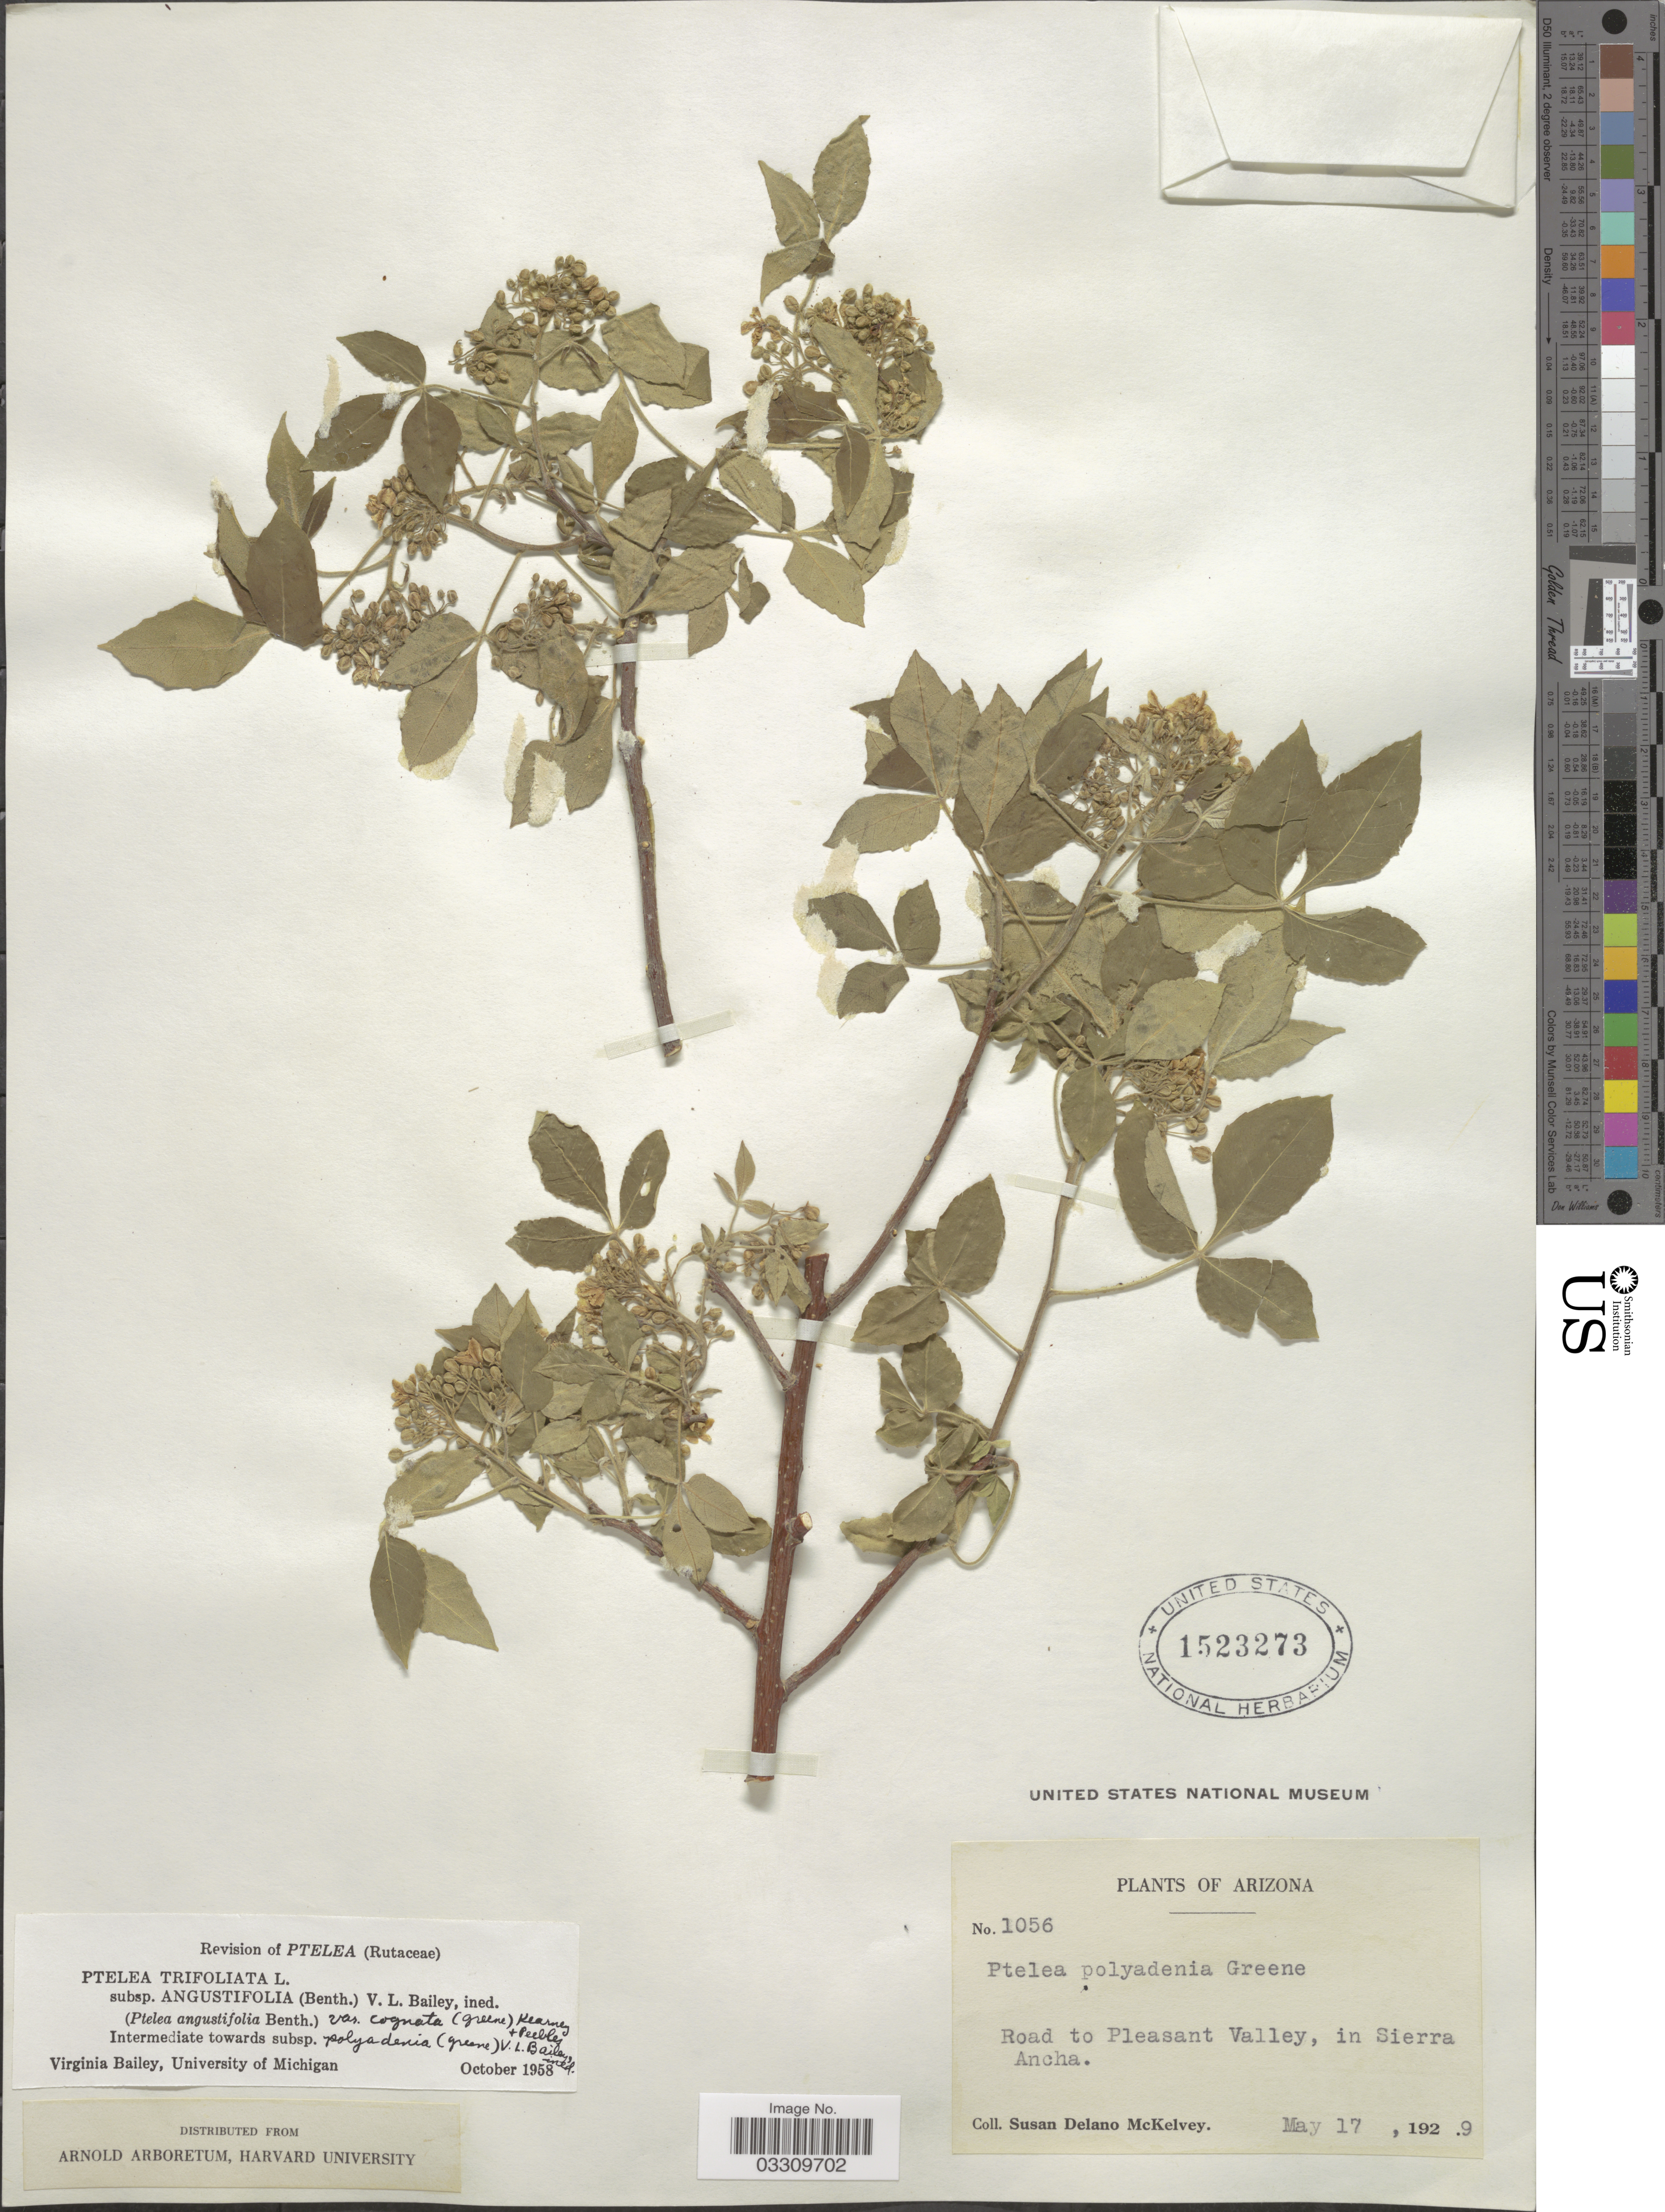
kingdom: Plantae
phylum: Tracheophyta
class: Magnoliopsida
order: Sapindales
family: Rutaceae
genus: Ptelea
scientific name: Ptelea trifoliata var. cognata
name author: (Greene) V. L. Bailey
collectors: S. A. McKelvey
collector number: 1056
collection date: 1929-05-17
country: United States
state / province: Arizona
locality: Road to Pleasant Valley, in Sierra Ancha.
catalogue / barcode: US 1523273